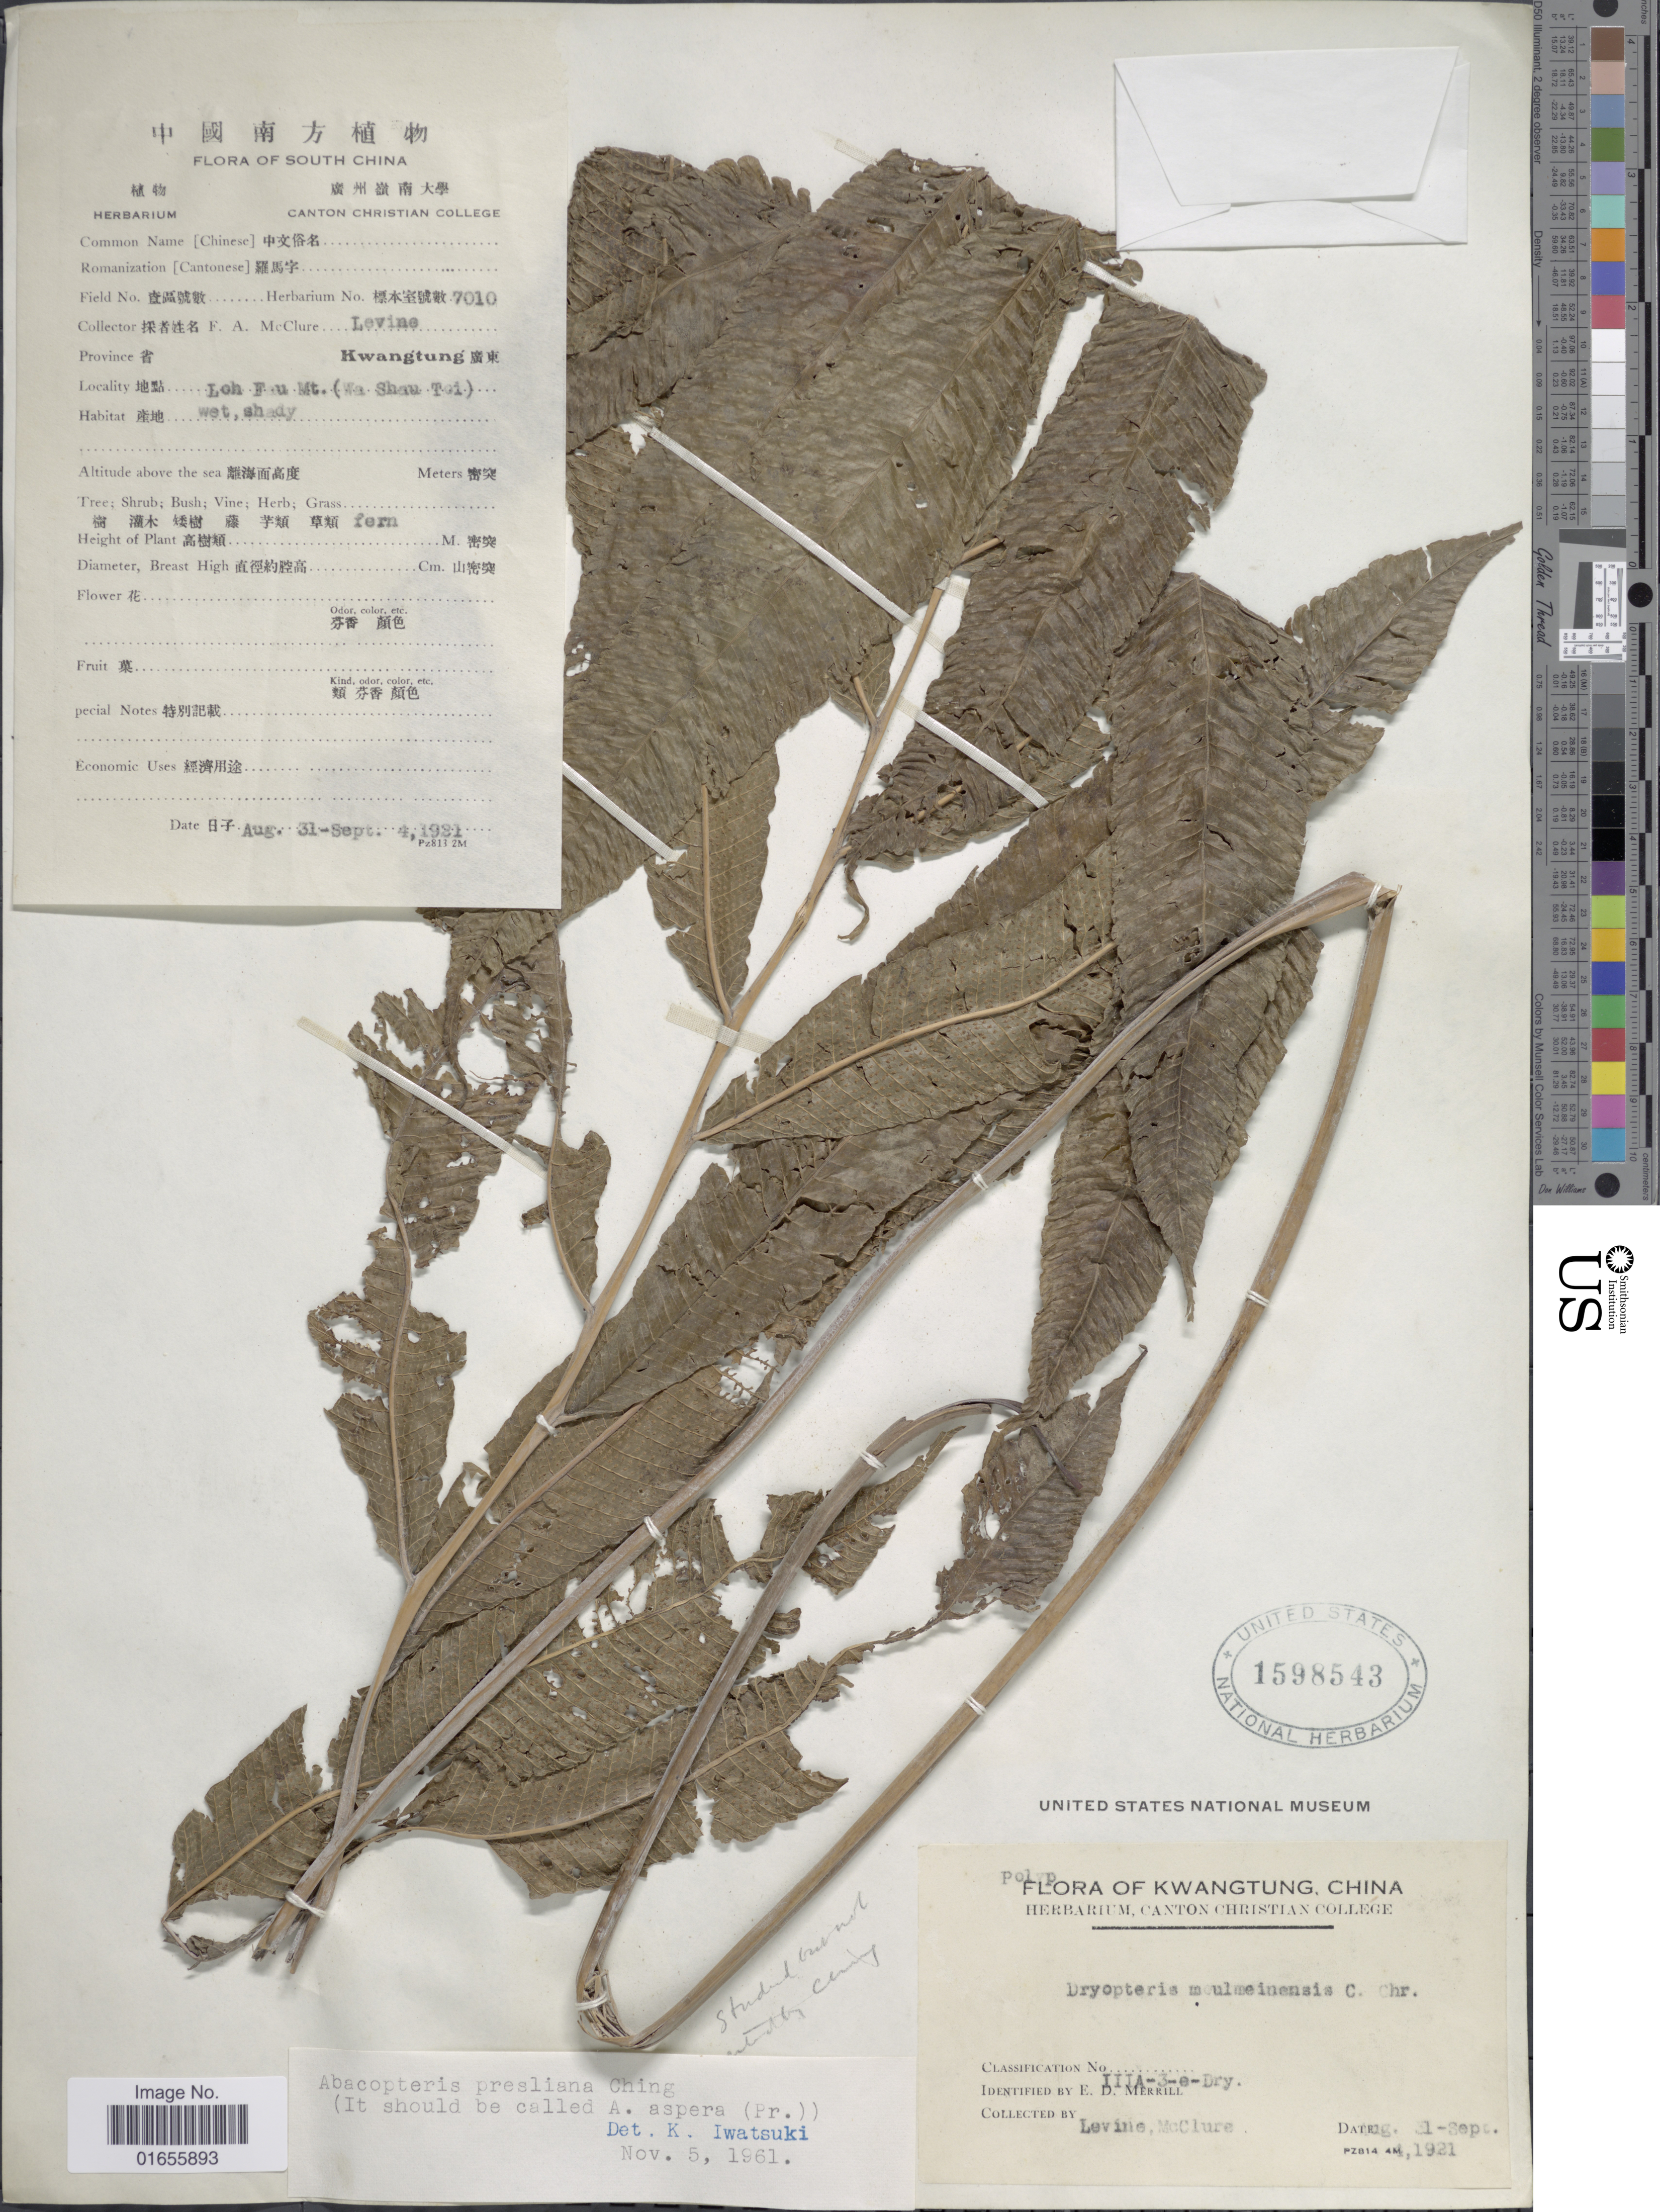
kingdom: Plantae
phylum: Tracheophyta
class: Polypodiopsida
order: Polypodiales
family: Thelypteridaceae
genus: Pronephrium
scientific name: Pronephrium asperum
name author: (C. Presl) Holttum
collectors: -. Levine & McClure, --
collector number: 7010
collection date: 1921-08-31/1921-09-04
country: China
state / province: Guangdong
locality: Kwangtung. Loh Fau Mt. (Wa Shau Toi) [interpreted]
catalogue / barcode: US 1598543